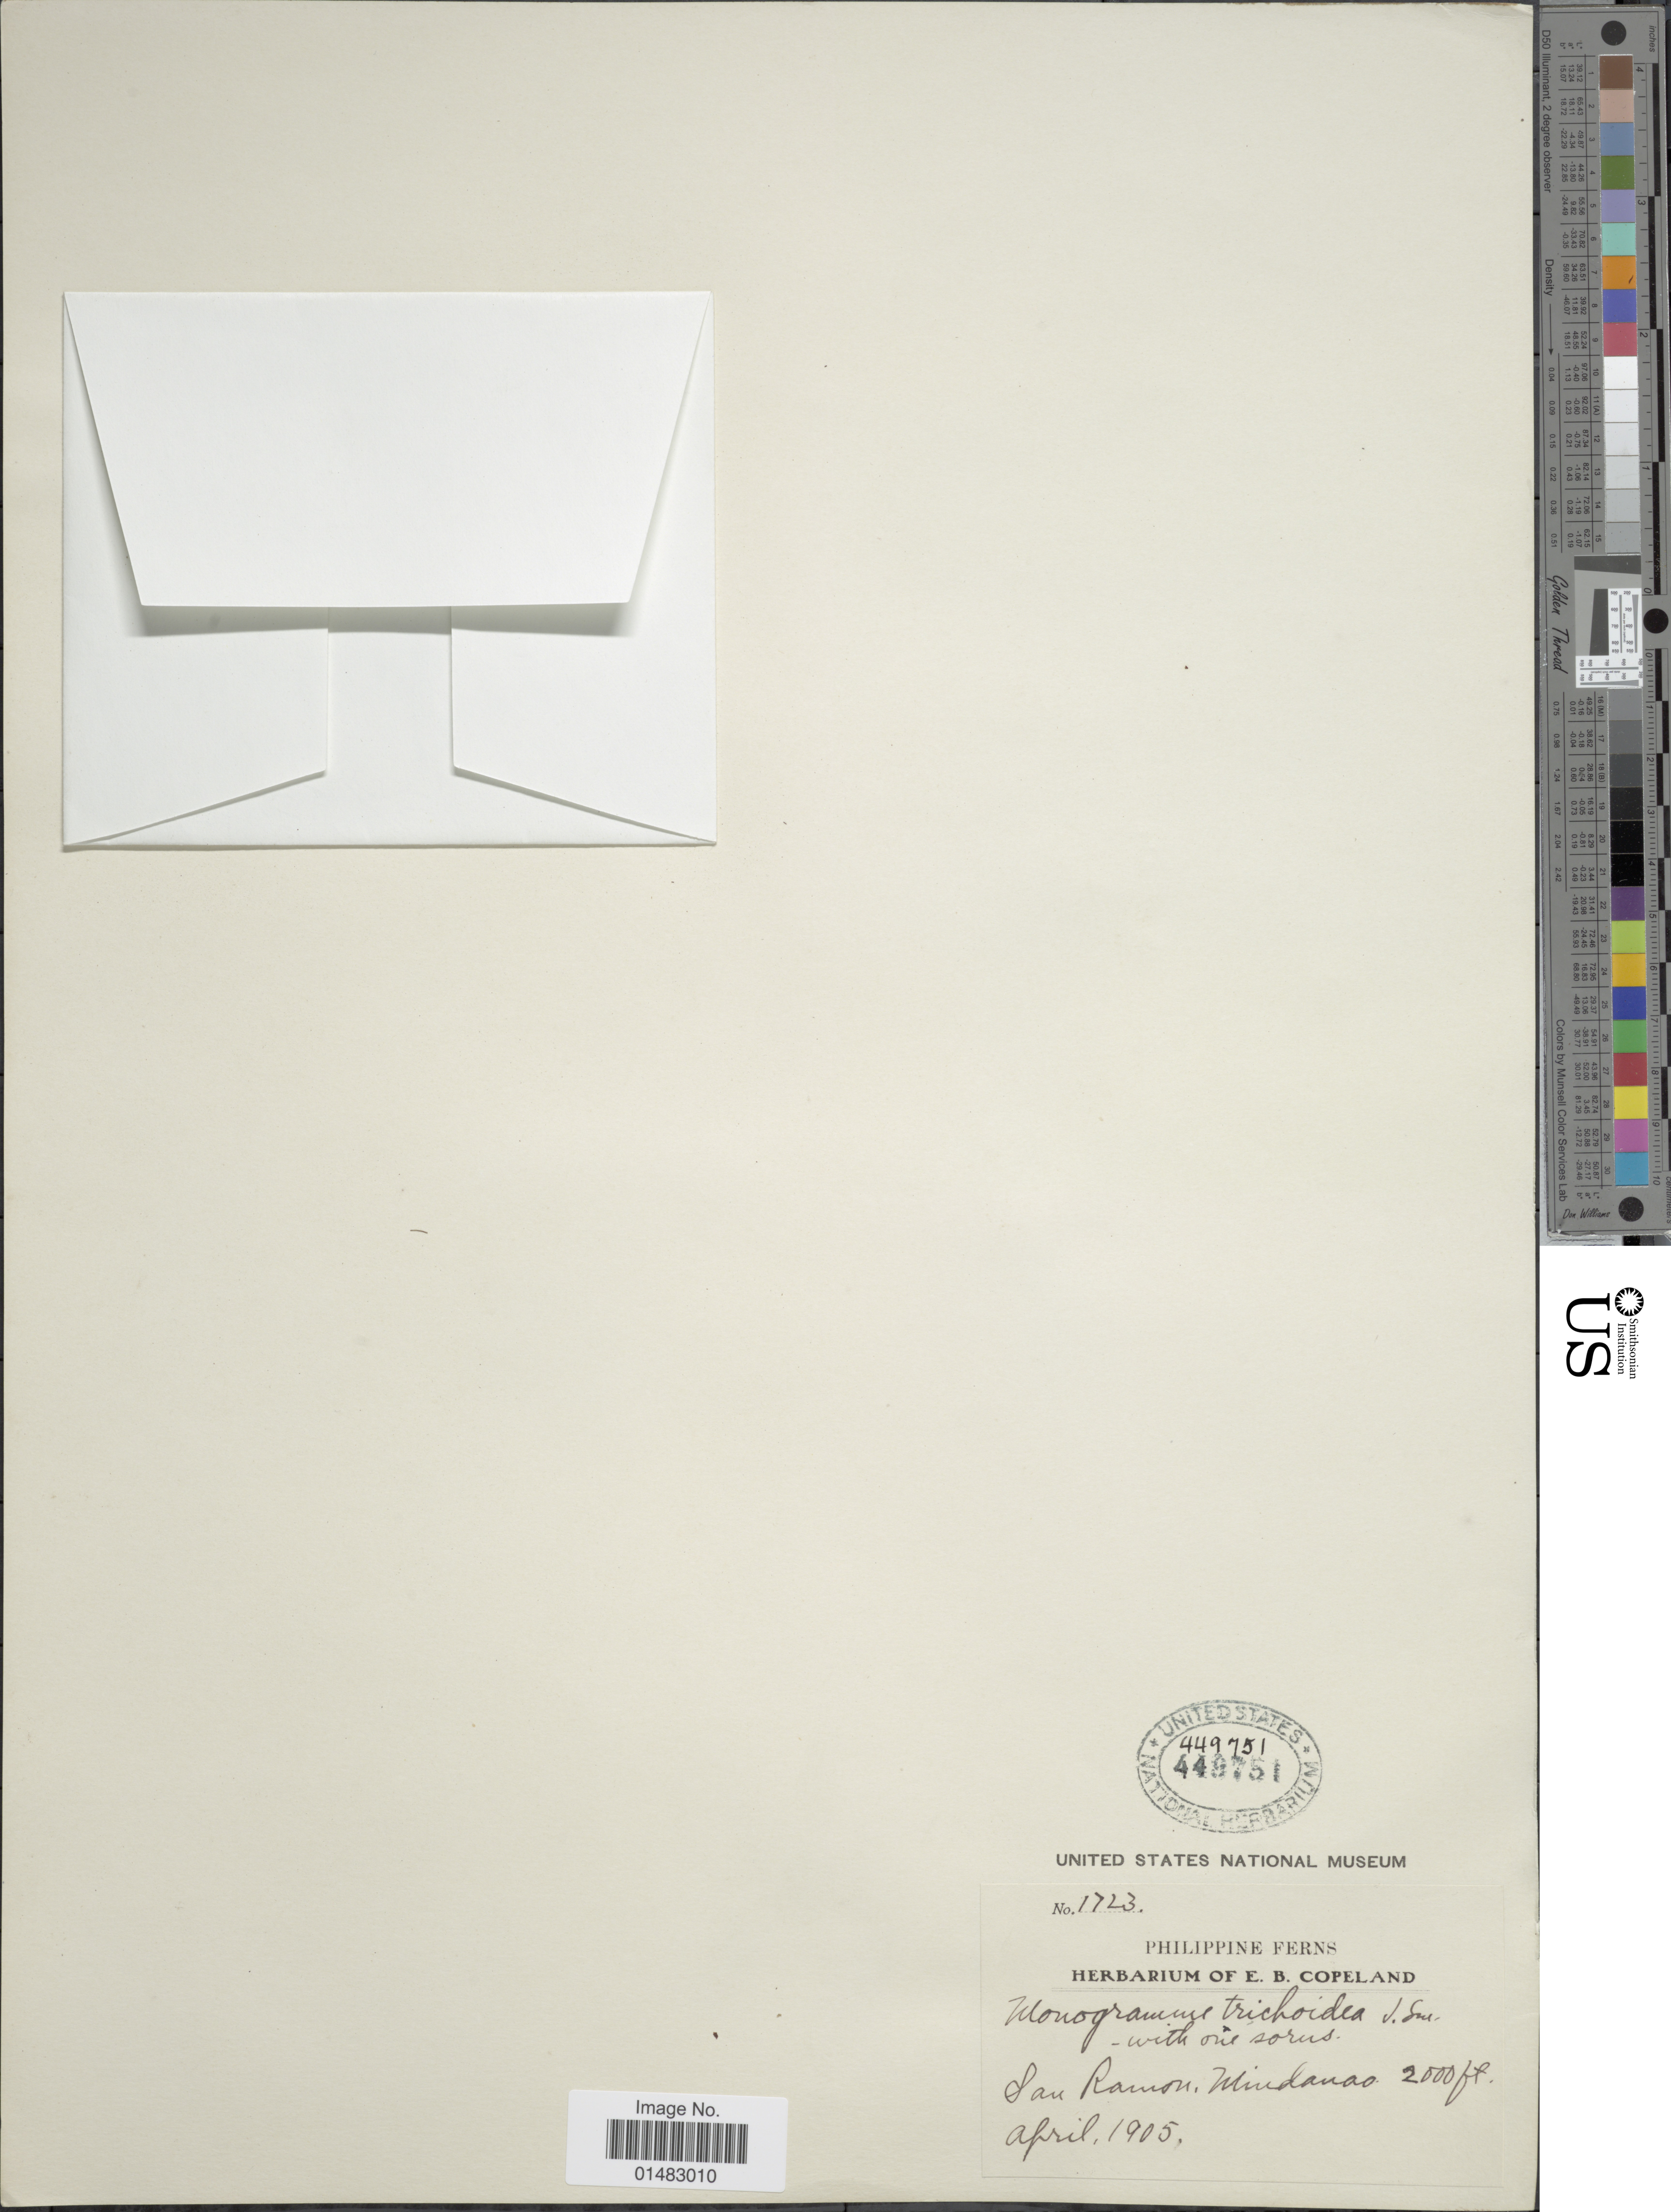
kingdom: Plantae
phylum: Tracheophyta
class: Polypodiopsida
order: Polypodiales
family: Pteridaceae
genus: Monogramma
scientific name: Monogramma trichoidea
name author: (Fée) Hook. & Baker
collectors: ex herb. E. B. Copeland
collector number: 1723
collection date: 1905-04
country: Philippines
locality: San Ramon, Mindanao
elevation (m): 610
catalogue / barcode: US 449751